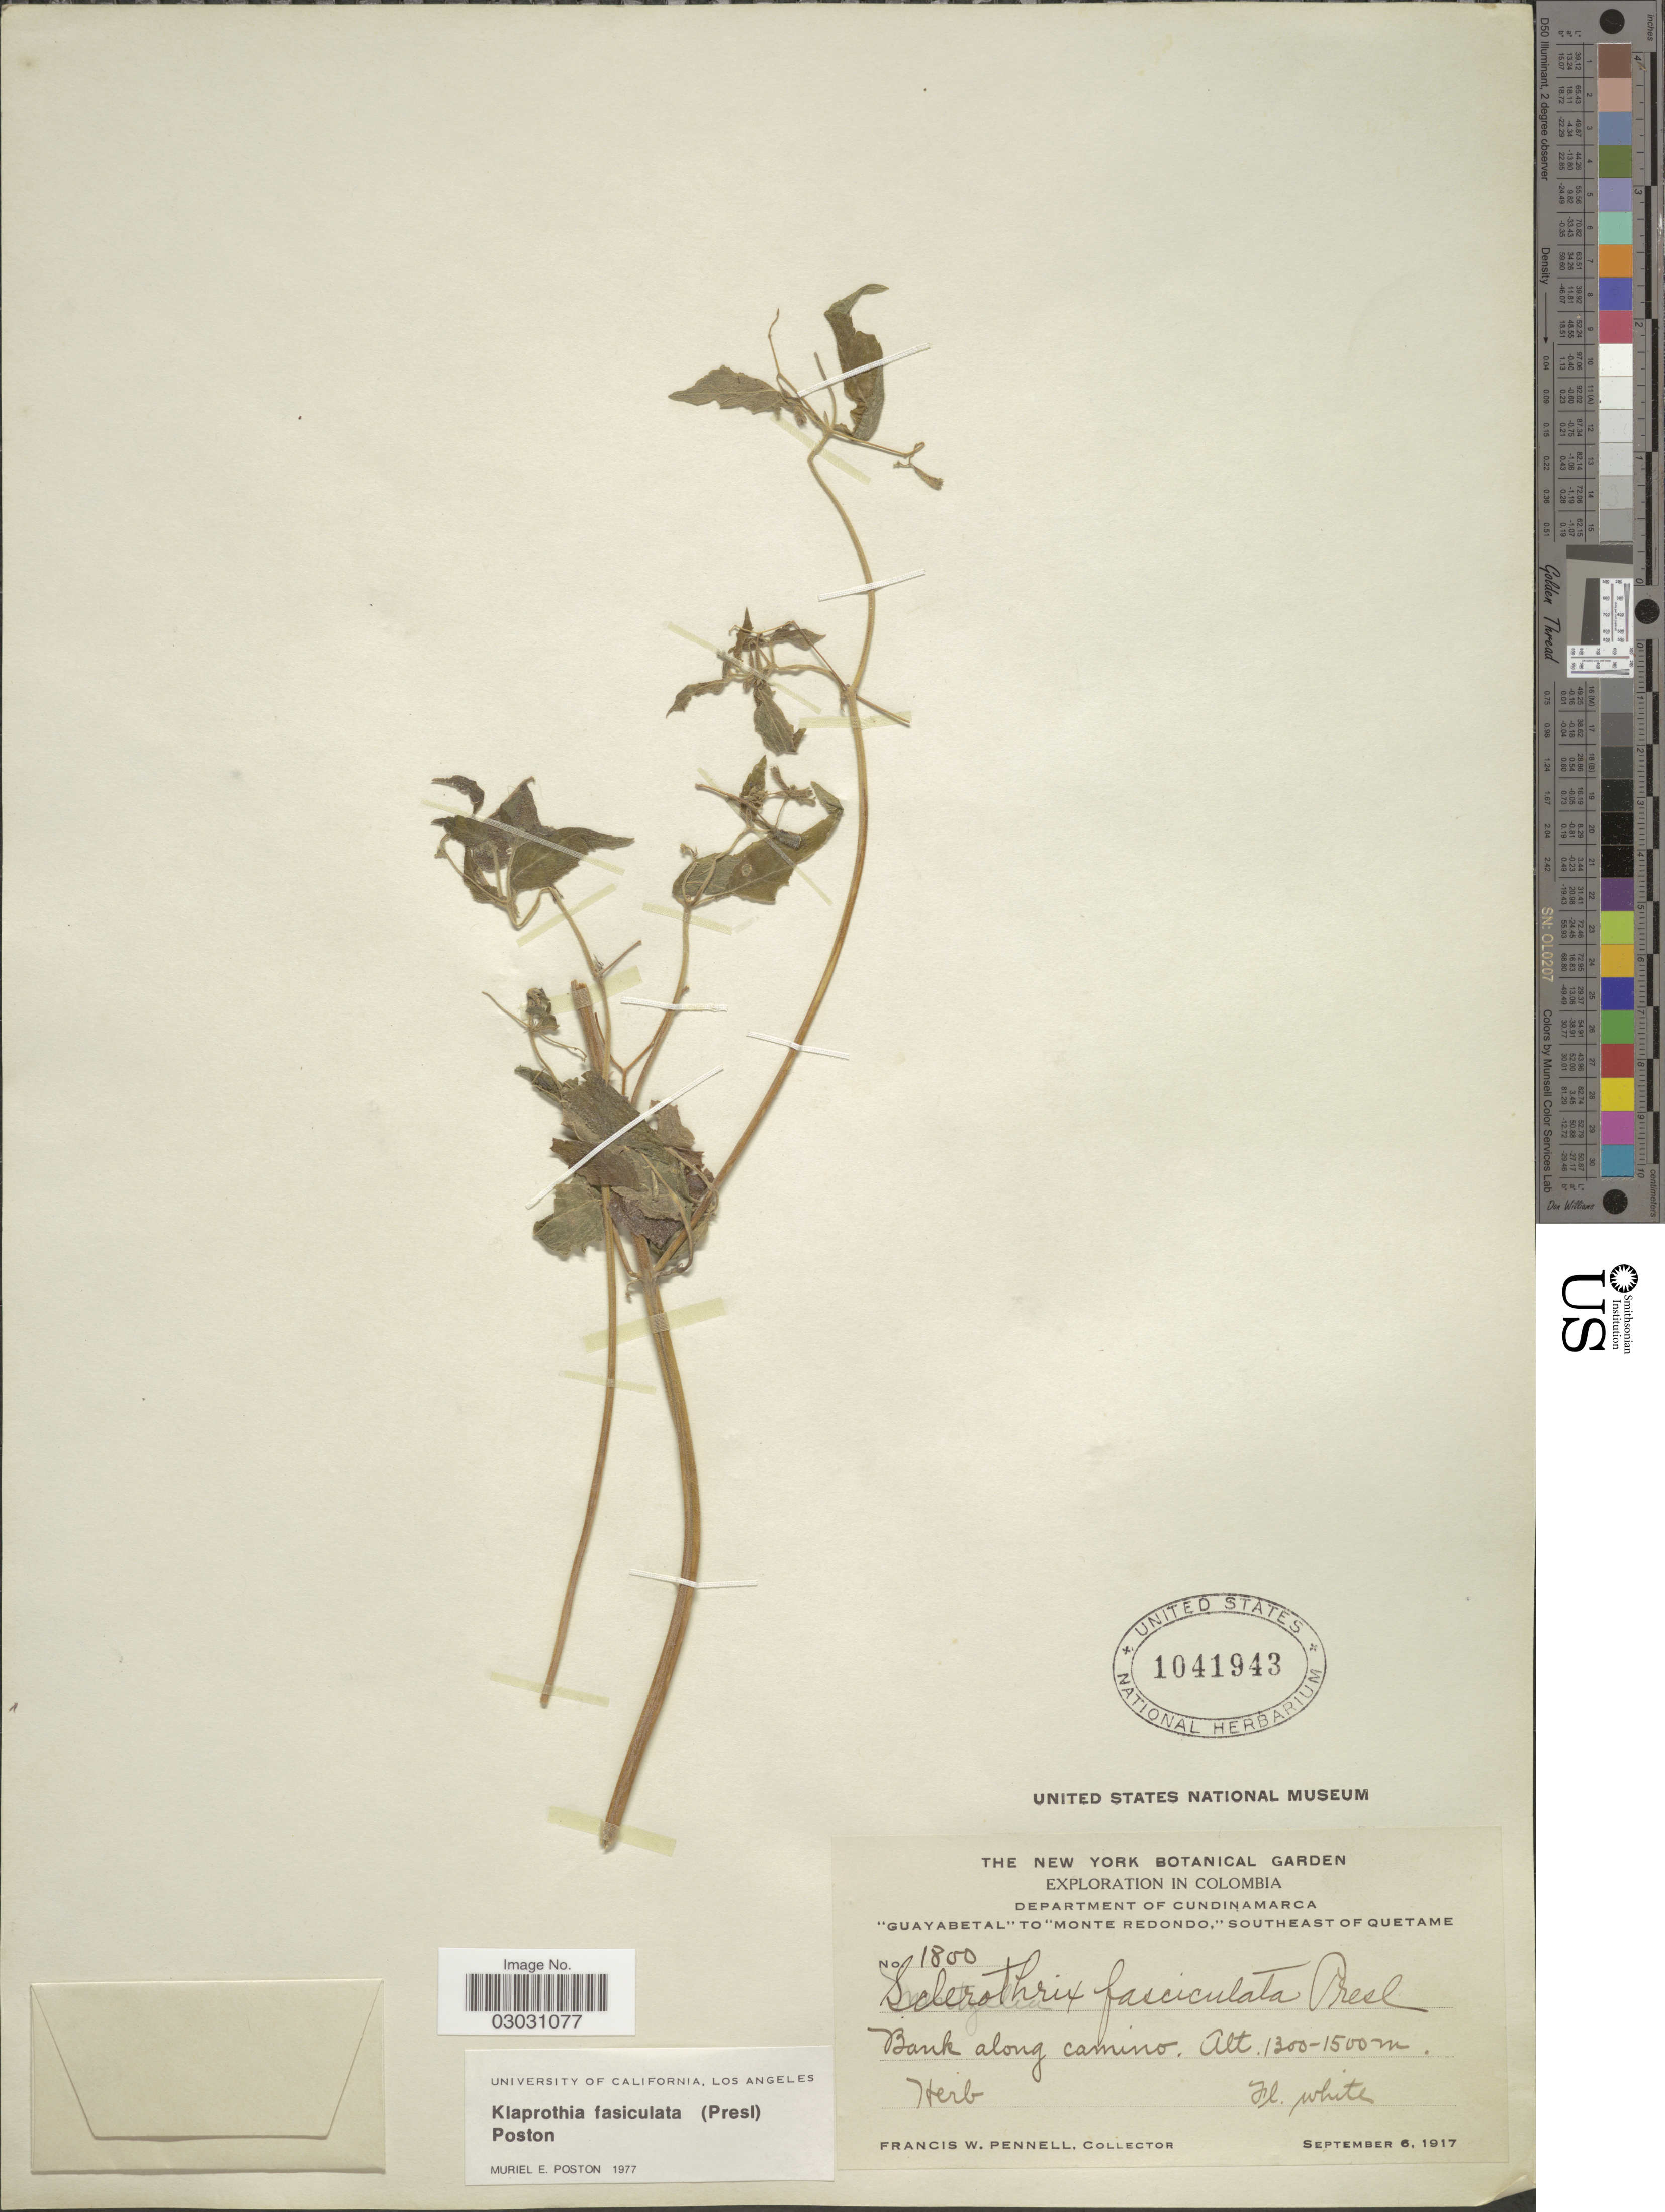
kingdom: Plantae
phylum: Tracheophyta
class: Magnoliopsida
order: Cornales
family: Loasaceae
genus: Klaprothia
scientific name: Klaprothia fasciculata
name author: (C. Presl) Poston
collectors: F. W. Pennell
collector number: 1800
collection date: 1917-09-06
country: Colombia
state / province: Cundinamarca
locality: Department of Cundinamarca, "Guayabetal", To "Monte Redondo", Southeast of Quetame, Back along camino.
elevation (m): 1300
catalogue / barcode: US 1041943